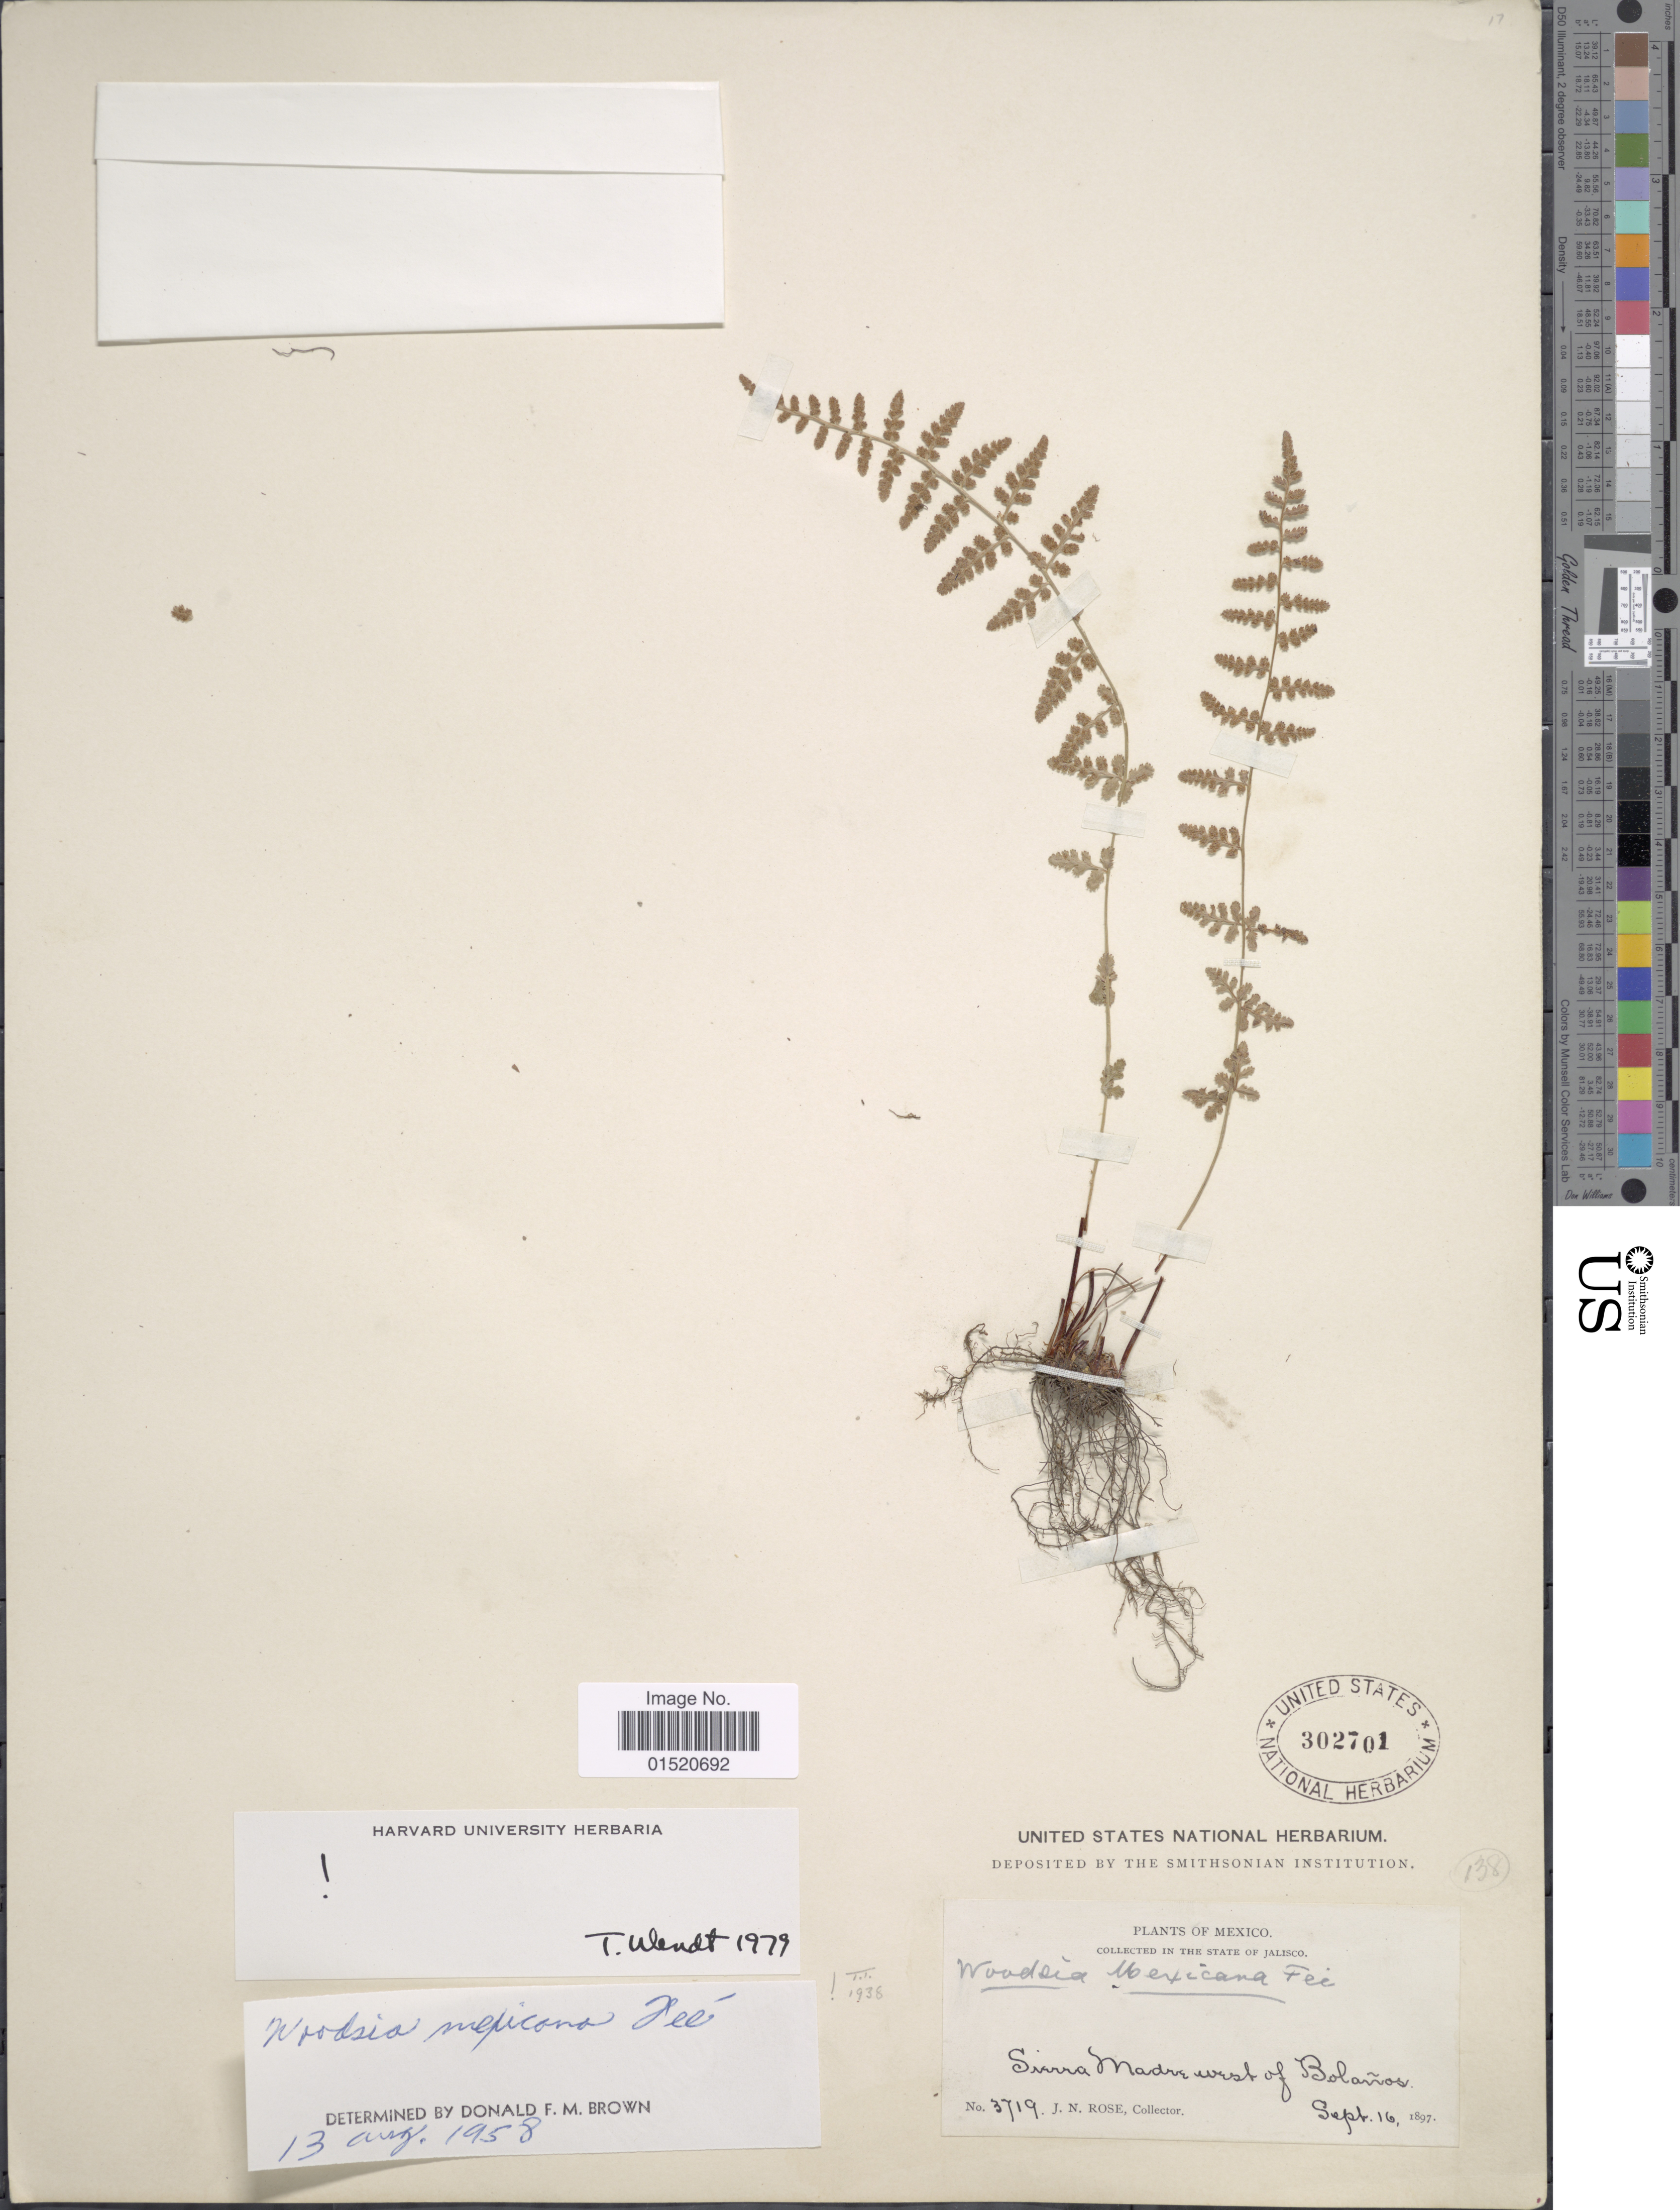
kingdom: Plantae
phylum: Tracheophyta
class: Polypodiopsida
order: Polypodiales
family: Woodsiaceae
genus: Woodsia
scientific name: Woodsia mexicana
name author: Fée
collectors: J. N. Rose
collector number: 3719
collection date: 1897-09-16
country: Mexico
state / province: Jalisco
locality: Sierra Madre west of Bolaños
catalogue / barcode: US 302701